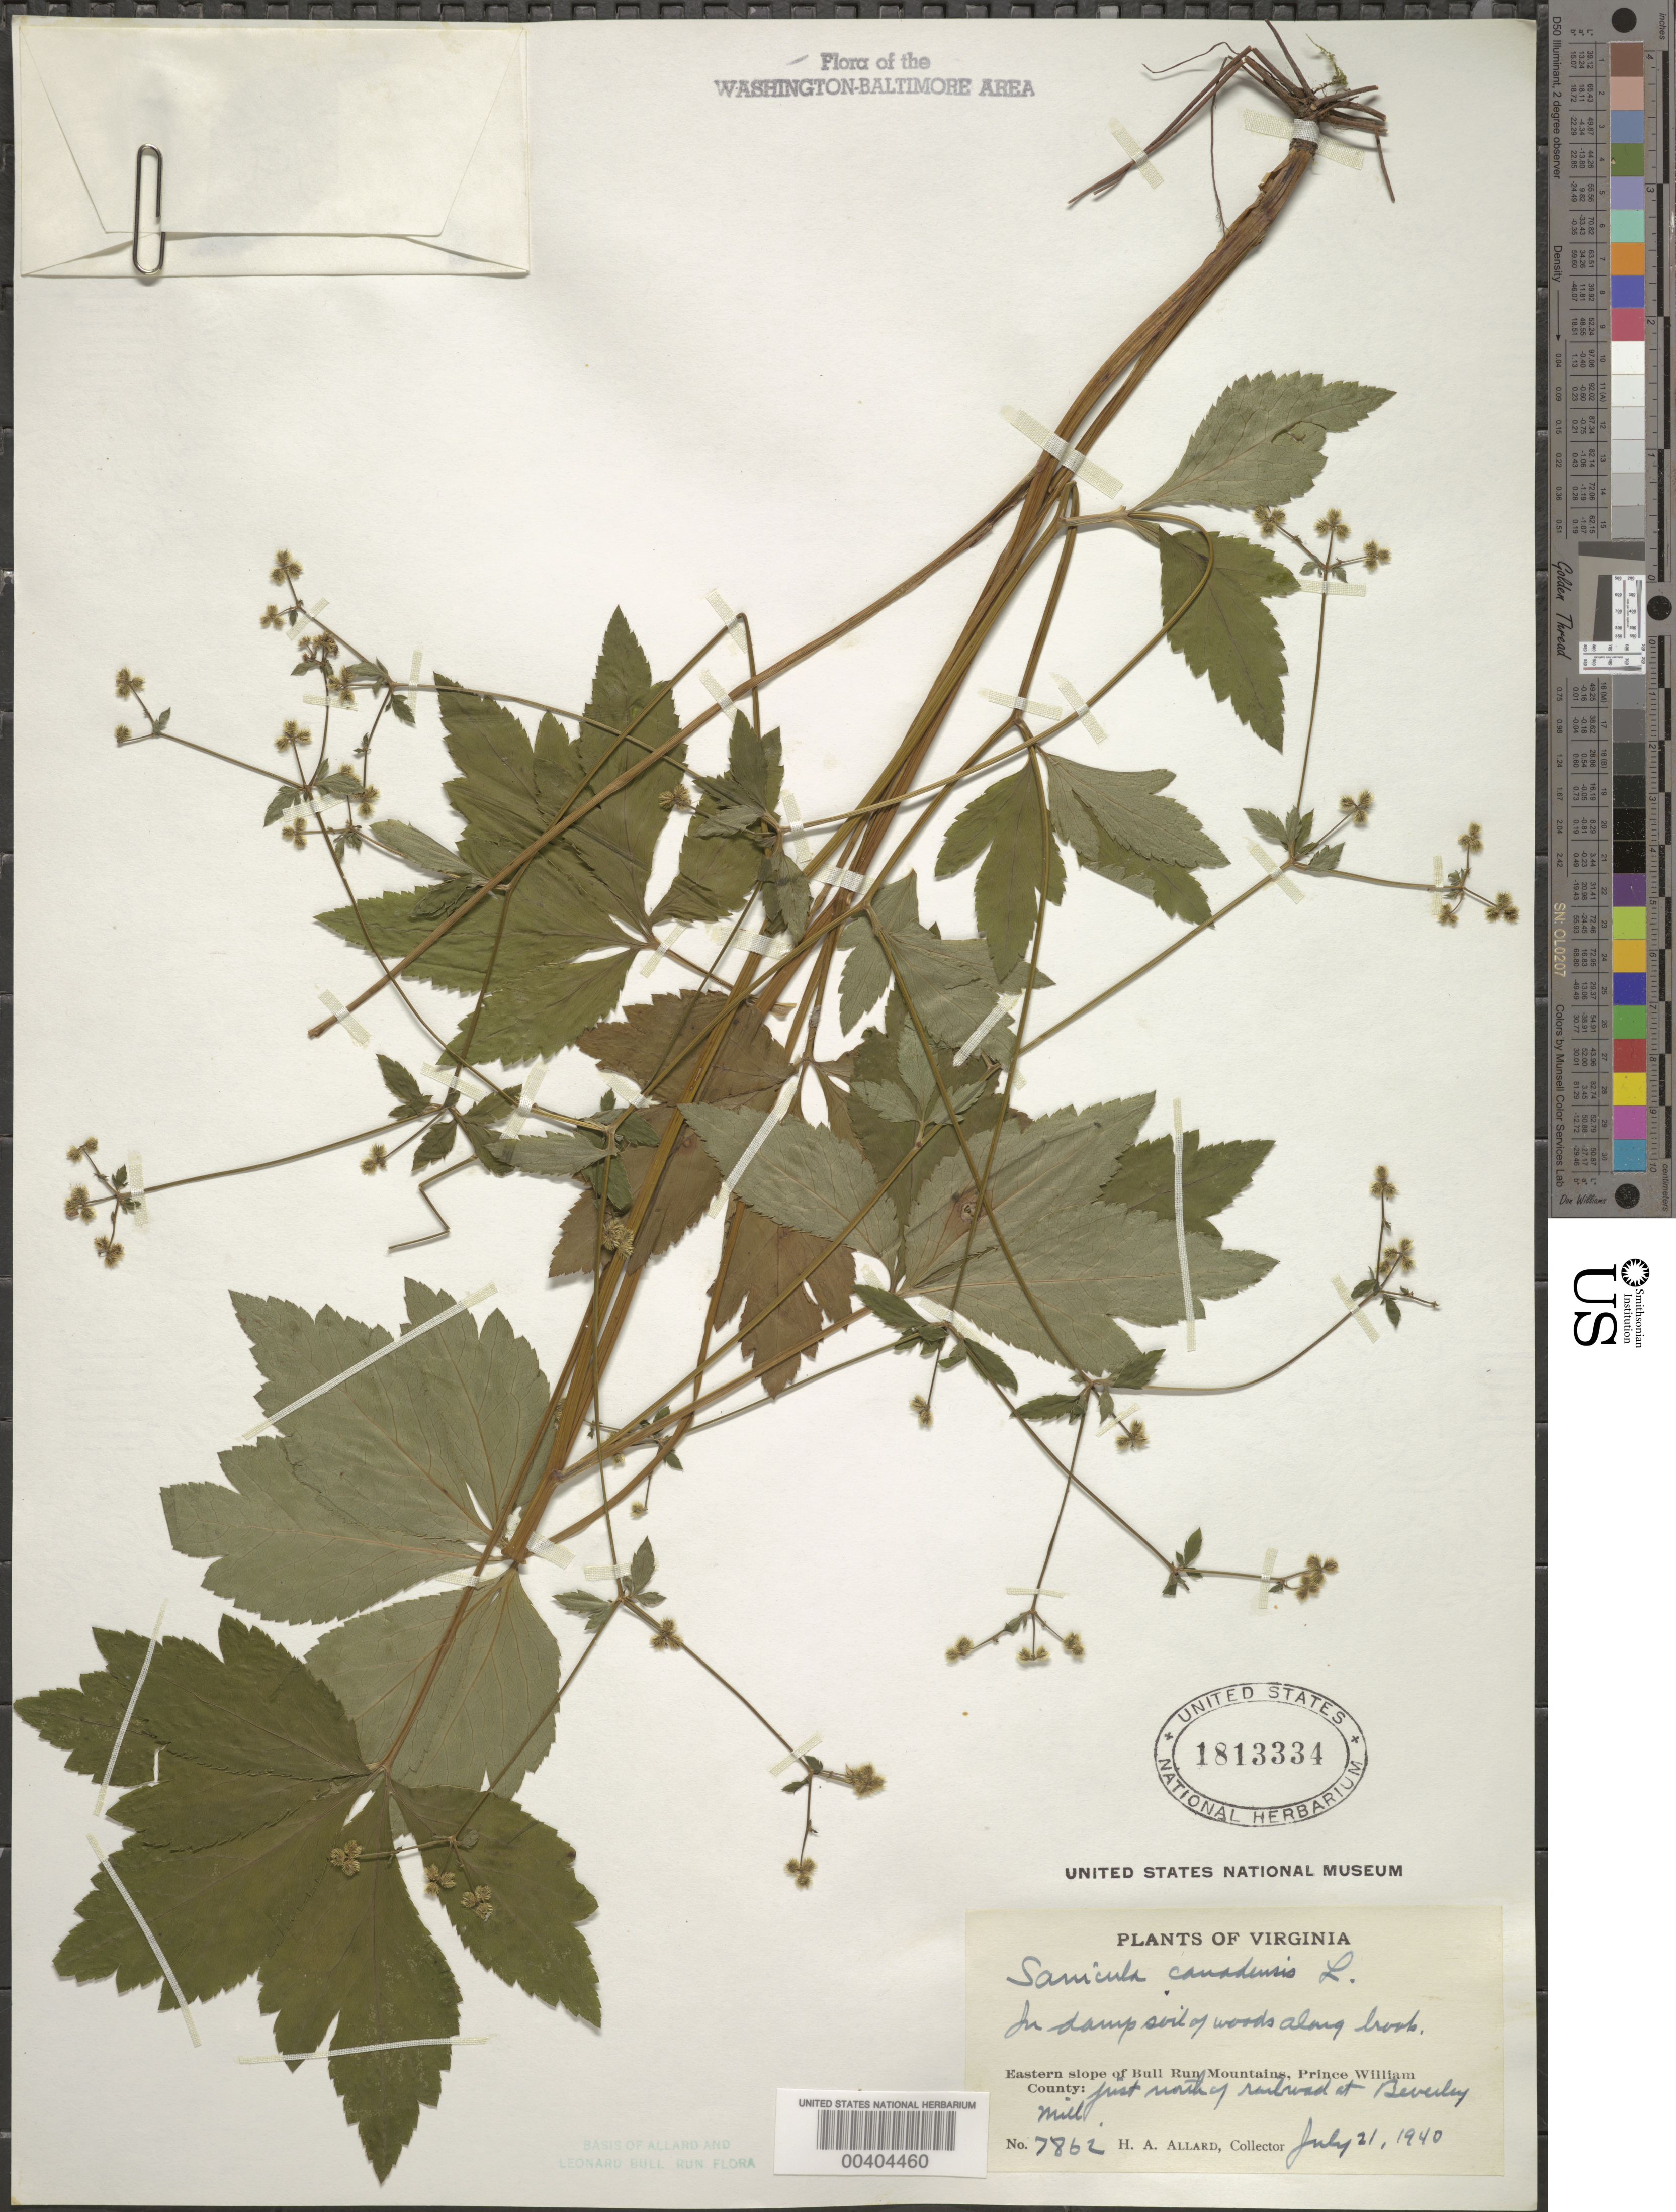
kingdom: Plantae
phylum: Tracheophyta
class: Magnoliopsida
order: Apiales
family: Apiaceae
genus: Sanicula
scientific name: Sanicula canadensis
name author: L.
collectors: H. A. Allard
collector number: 7862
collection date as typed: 21 Jul 1940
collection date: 1940-07-21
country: United States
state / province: Virginia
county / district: Prince William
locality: Beverley Mill, eastern slope of Bull Run Mts.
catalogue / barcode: US 1813334